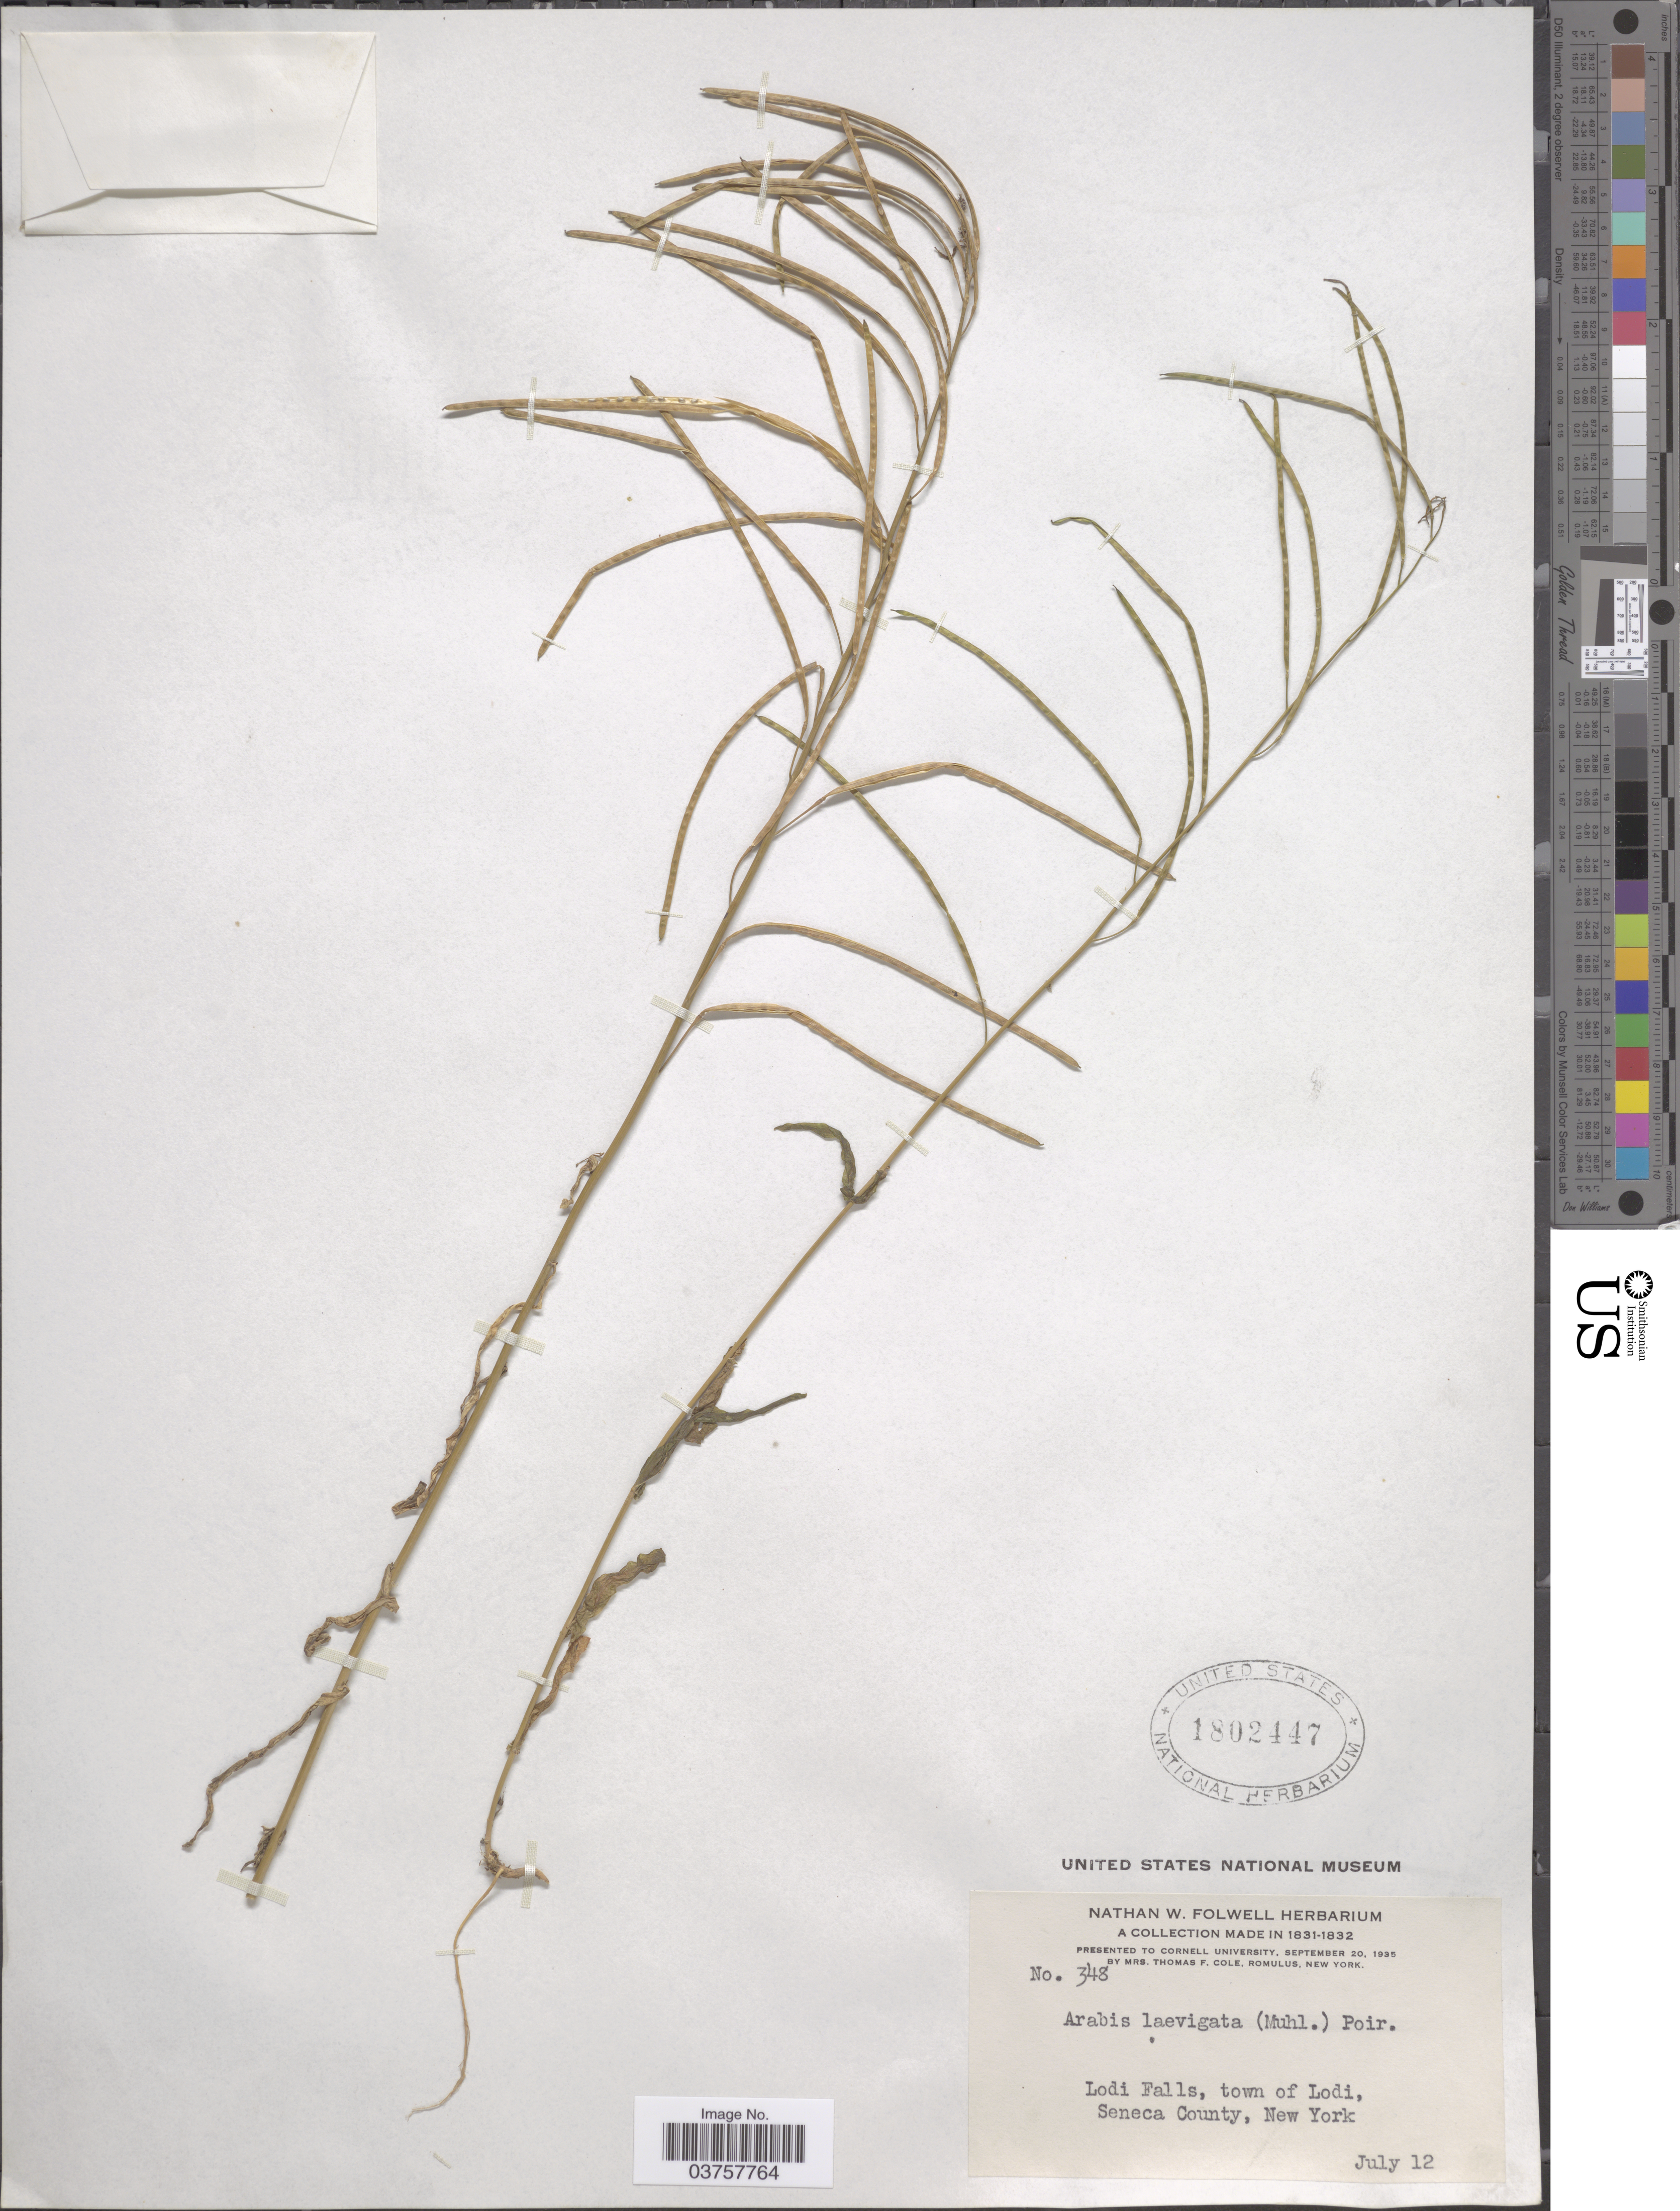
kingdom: Plantae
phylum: Tracheophyta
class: Magnoliopsida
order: Brassicales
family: Brassicaceae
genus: Arabis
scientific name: Arabis laevigata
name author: (Muhl. ex Willd.) Poir.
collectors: T. Cole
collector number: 348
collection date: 1831-07-12/1832-07-12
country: United States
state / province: New York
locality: Lodi Falls, town of Lodi, Seneca County.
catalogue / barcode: US 1802447